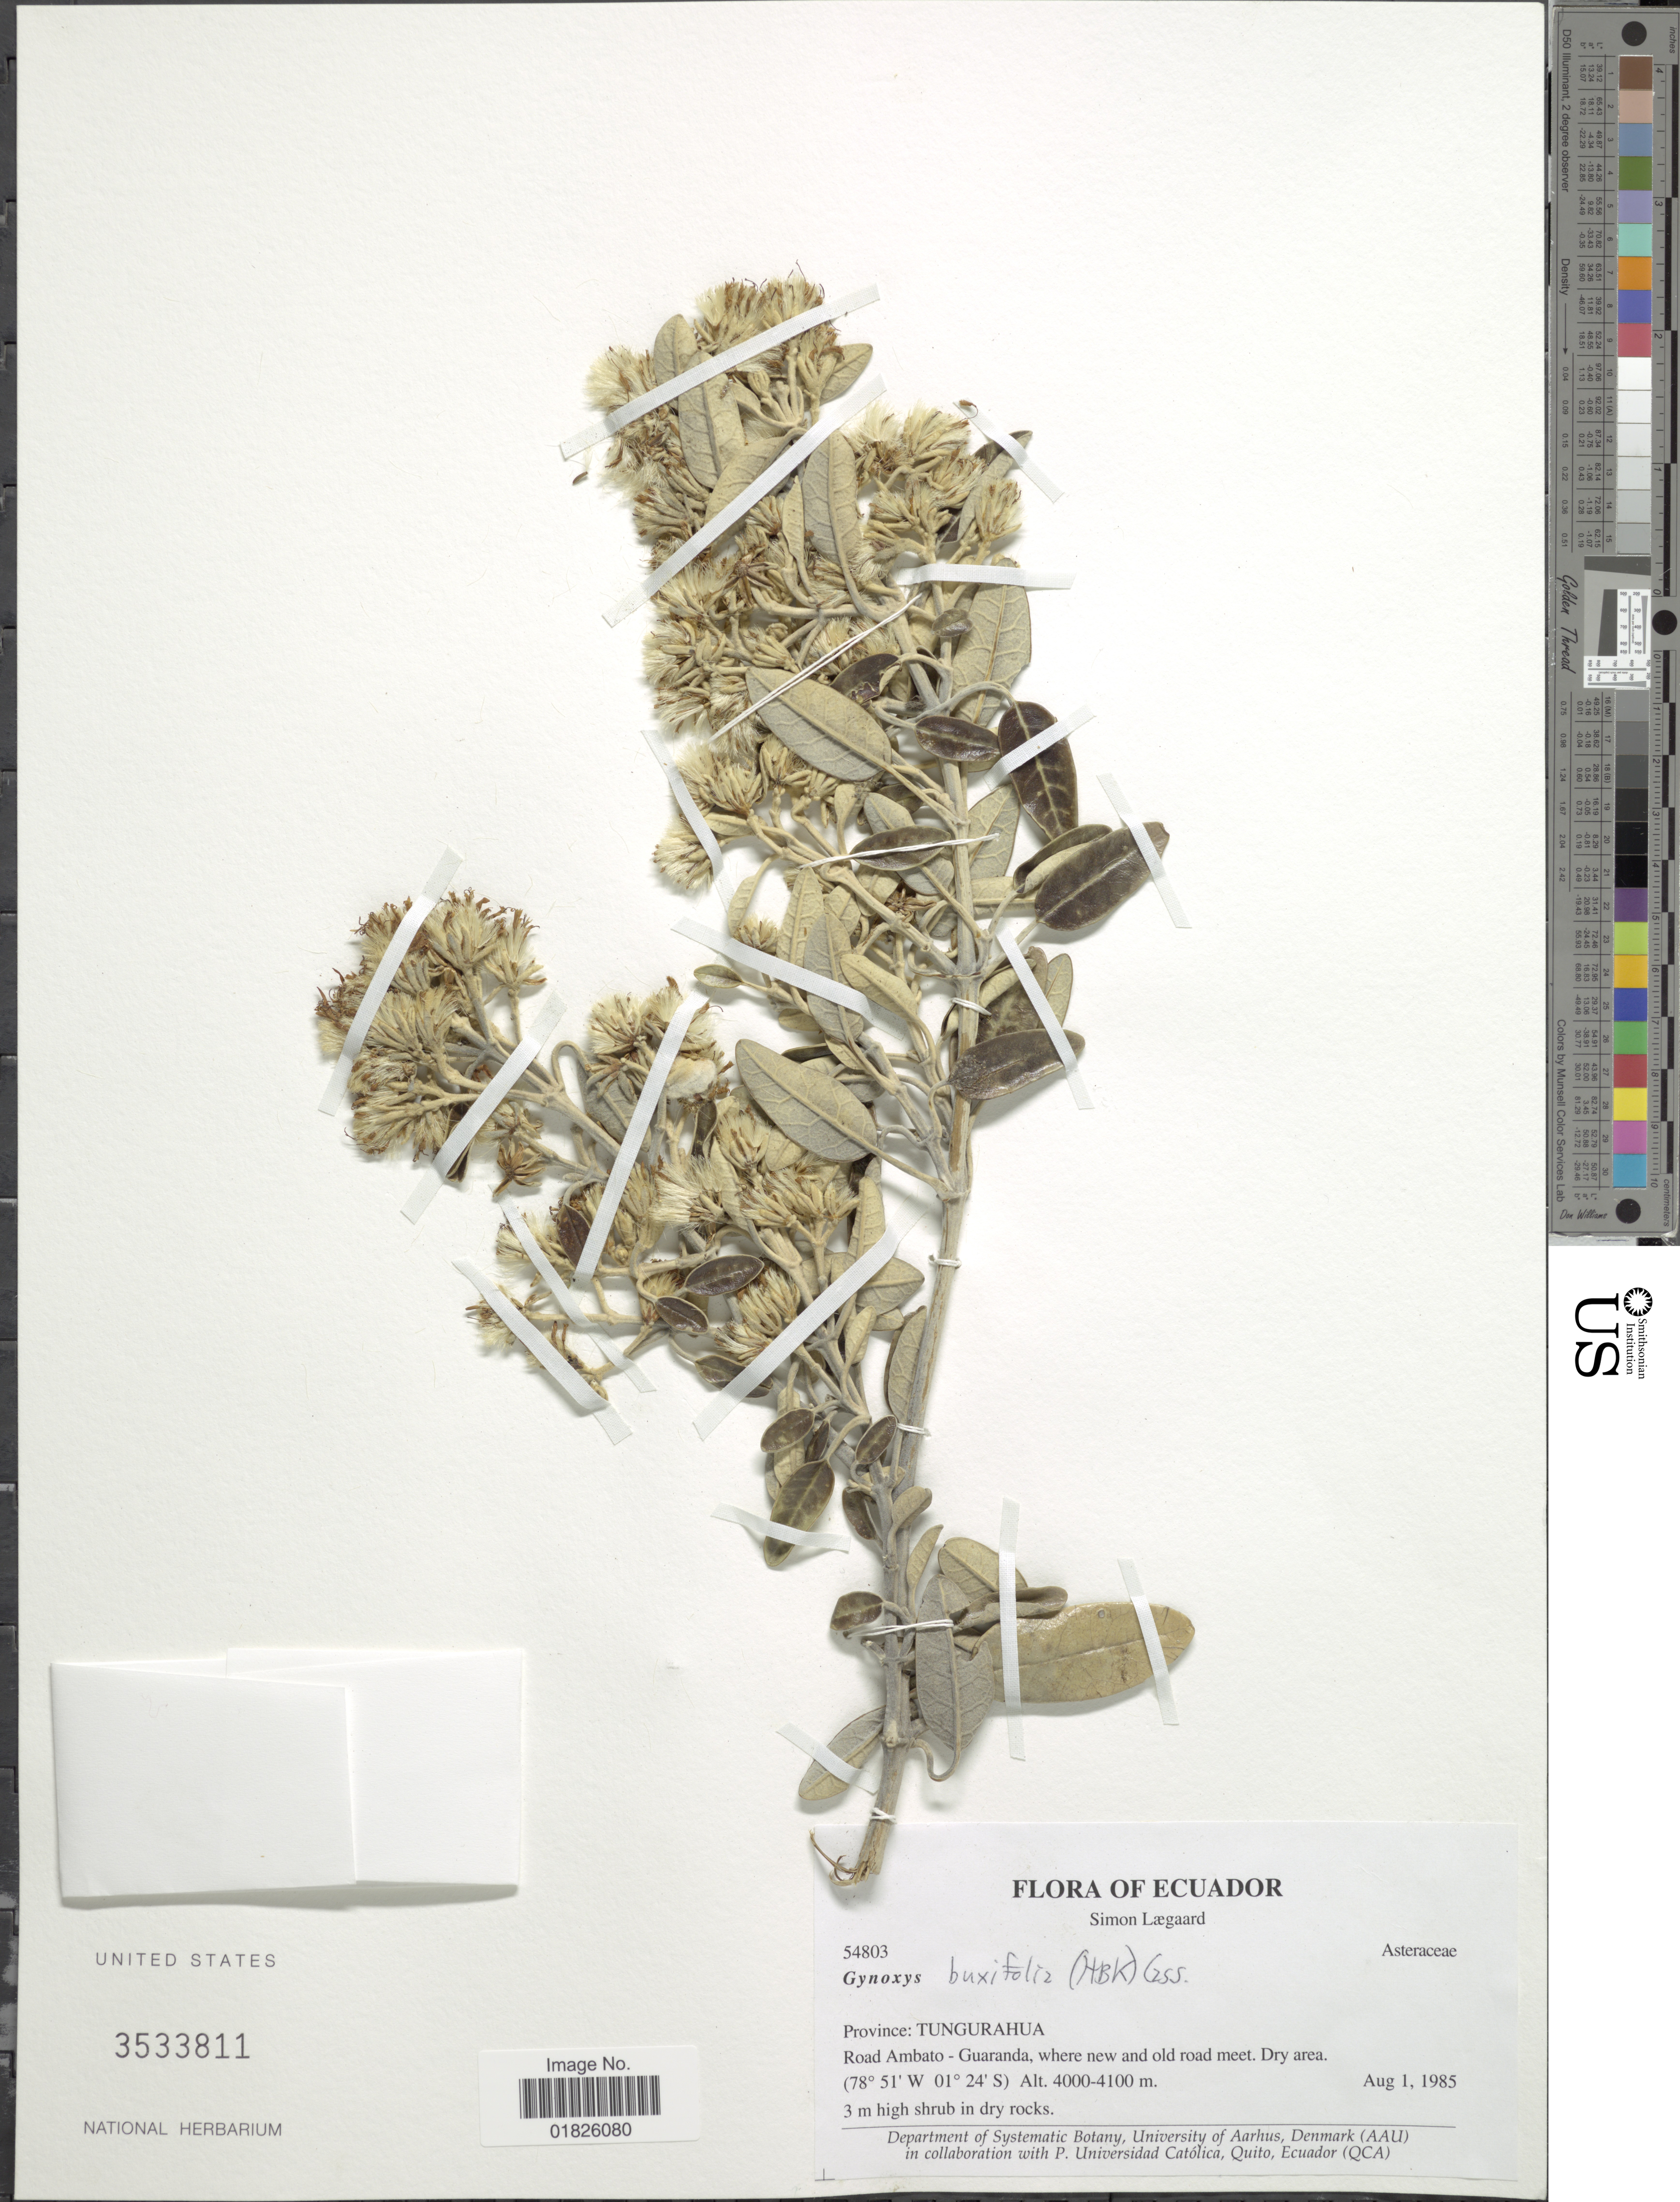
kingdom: Plantae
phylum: Tracheophyta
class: Magnoliopsida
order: Asterales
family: Asteraceae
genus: Gynoxys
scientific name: Gynoxys buxifolia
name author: (Kunth) Cass.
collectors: S. Lægaard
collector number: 54803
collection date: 1985-08-01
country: Ecuador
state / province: Tungurahua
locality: Road Ambato-Guaranda, where new and old road meet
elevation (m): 4000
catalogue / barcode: US 3533811